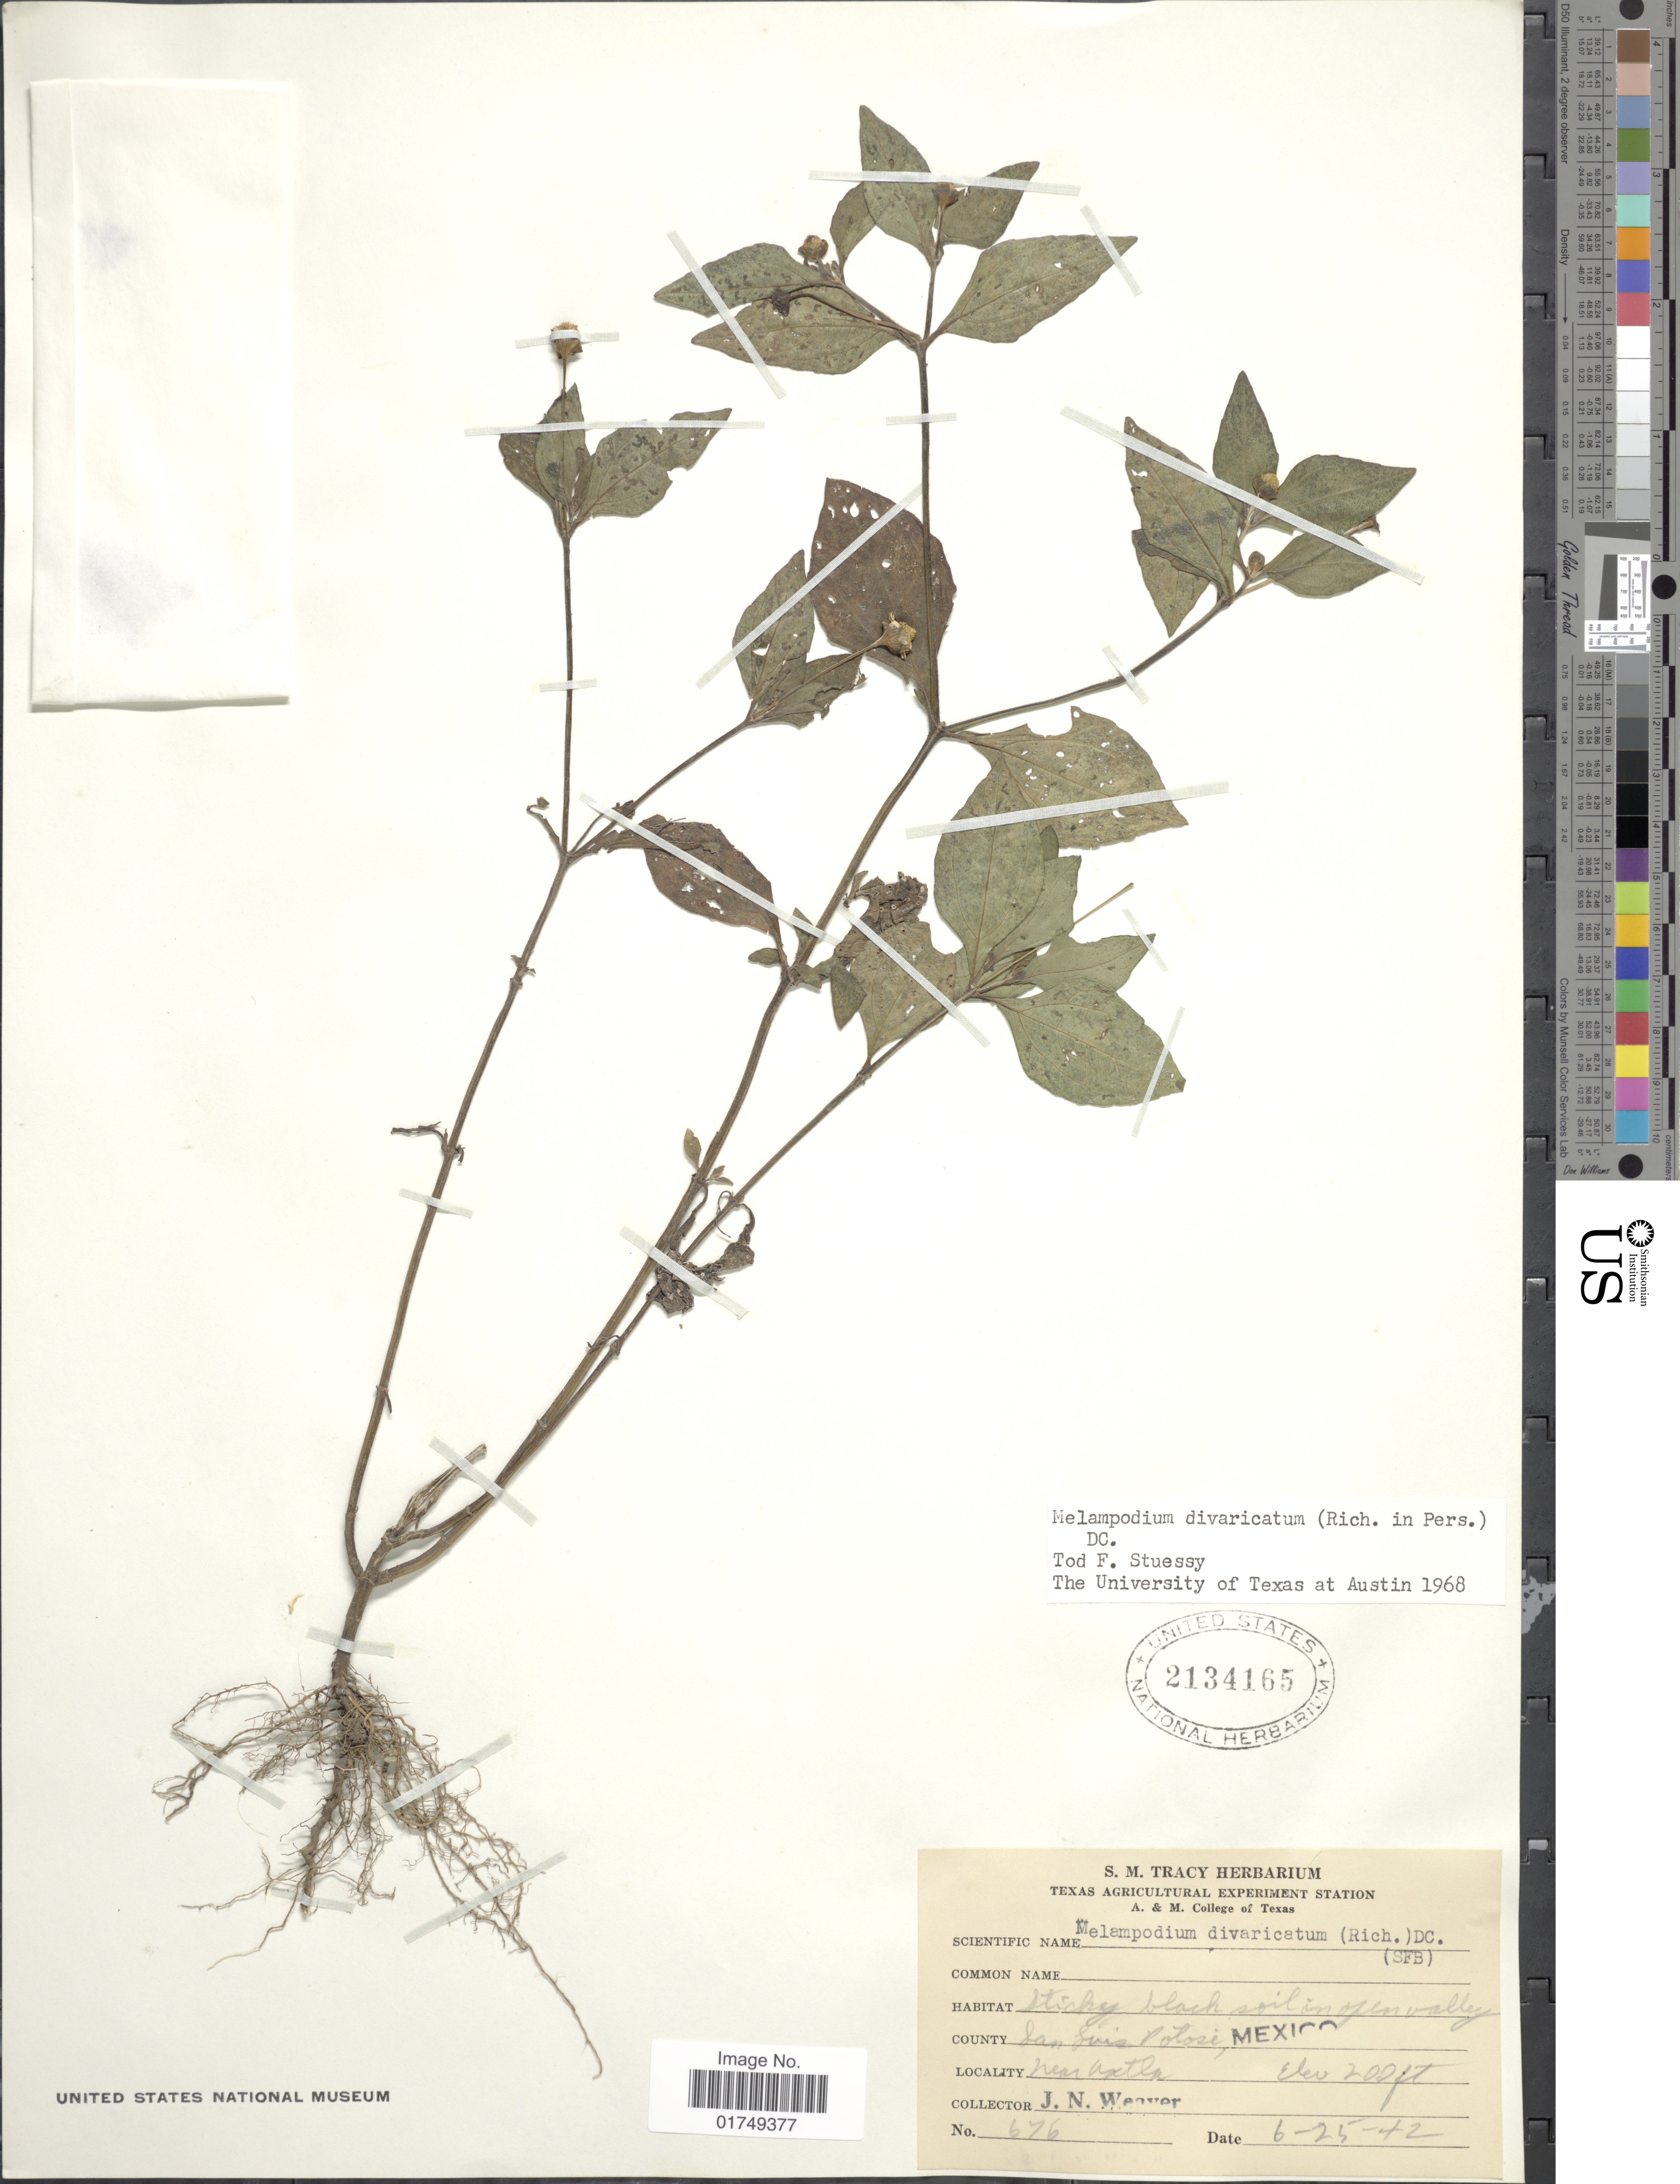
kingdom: Plantae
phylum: Tracheophyta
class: Magnoliopsida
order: Asterales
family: Asteraceae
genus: Melampodium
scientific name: Melampodium divaricatum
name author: (Rich.) DC.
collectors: J. N. Weaver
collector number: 676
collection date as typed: Transcribed d/m/y: 25/6/42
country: Mexico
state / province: San Luis Potosí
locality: Near Axtla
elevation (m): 61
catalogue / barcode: US 2134165